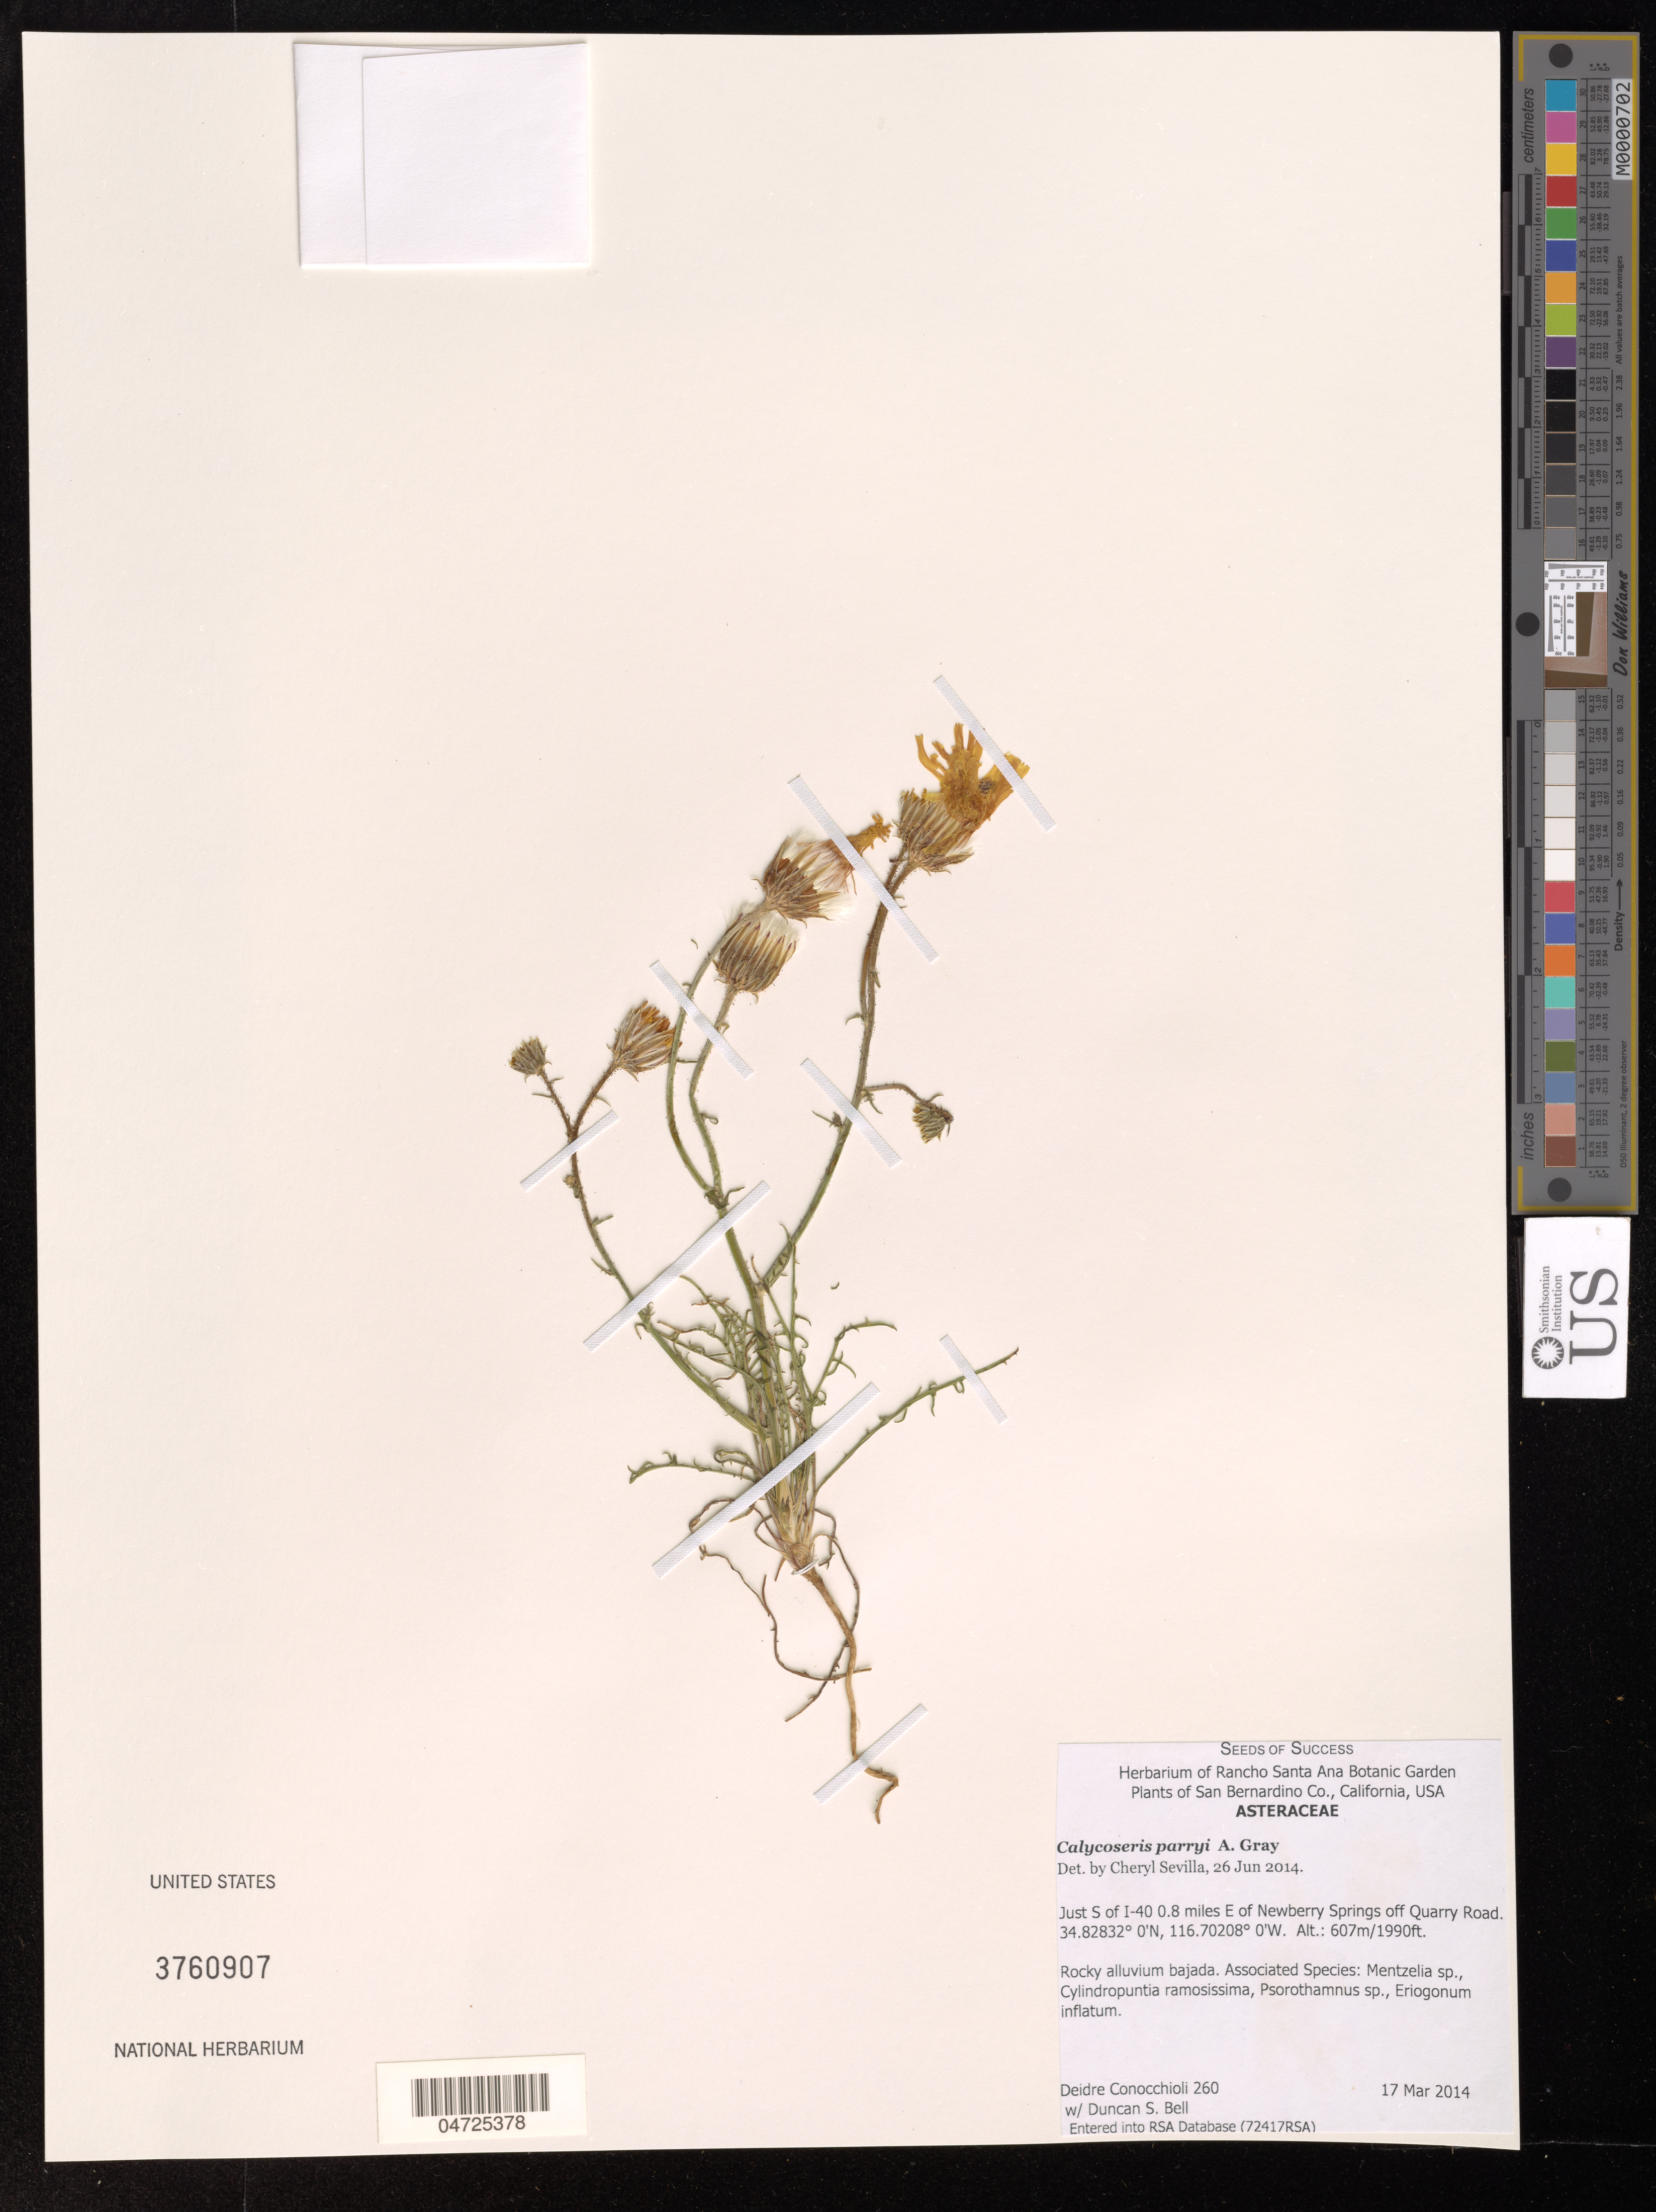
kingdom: Plantae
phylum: Tracheophyta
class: Magnoliopsida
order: Asterales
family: Asteraceae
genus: Calycoseris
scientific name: Calycoseris parryi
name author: A. Gray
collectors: D. Conocchioli & D. S. Bell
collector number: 260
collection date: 2014-03-17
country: United States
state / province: California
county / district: San Bernardino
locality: San Bernardino Co. Just S of I-40 0.8 miles E of Newberry Springs off Quarry Road.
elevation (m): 607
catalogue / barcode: US 3760907